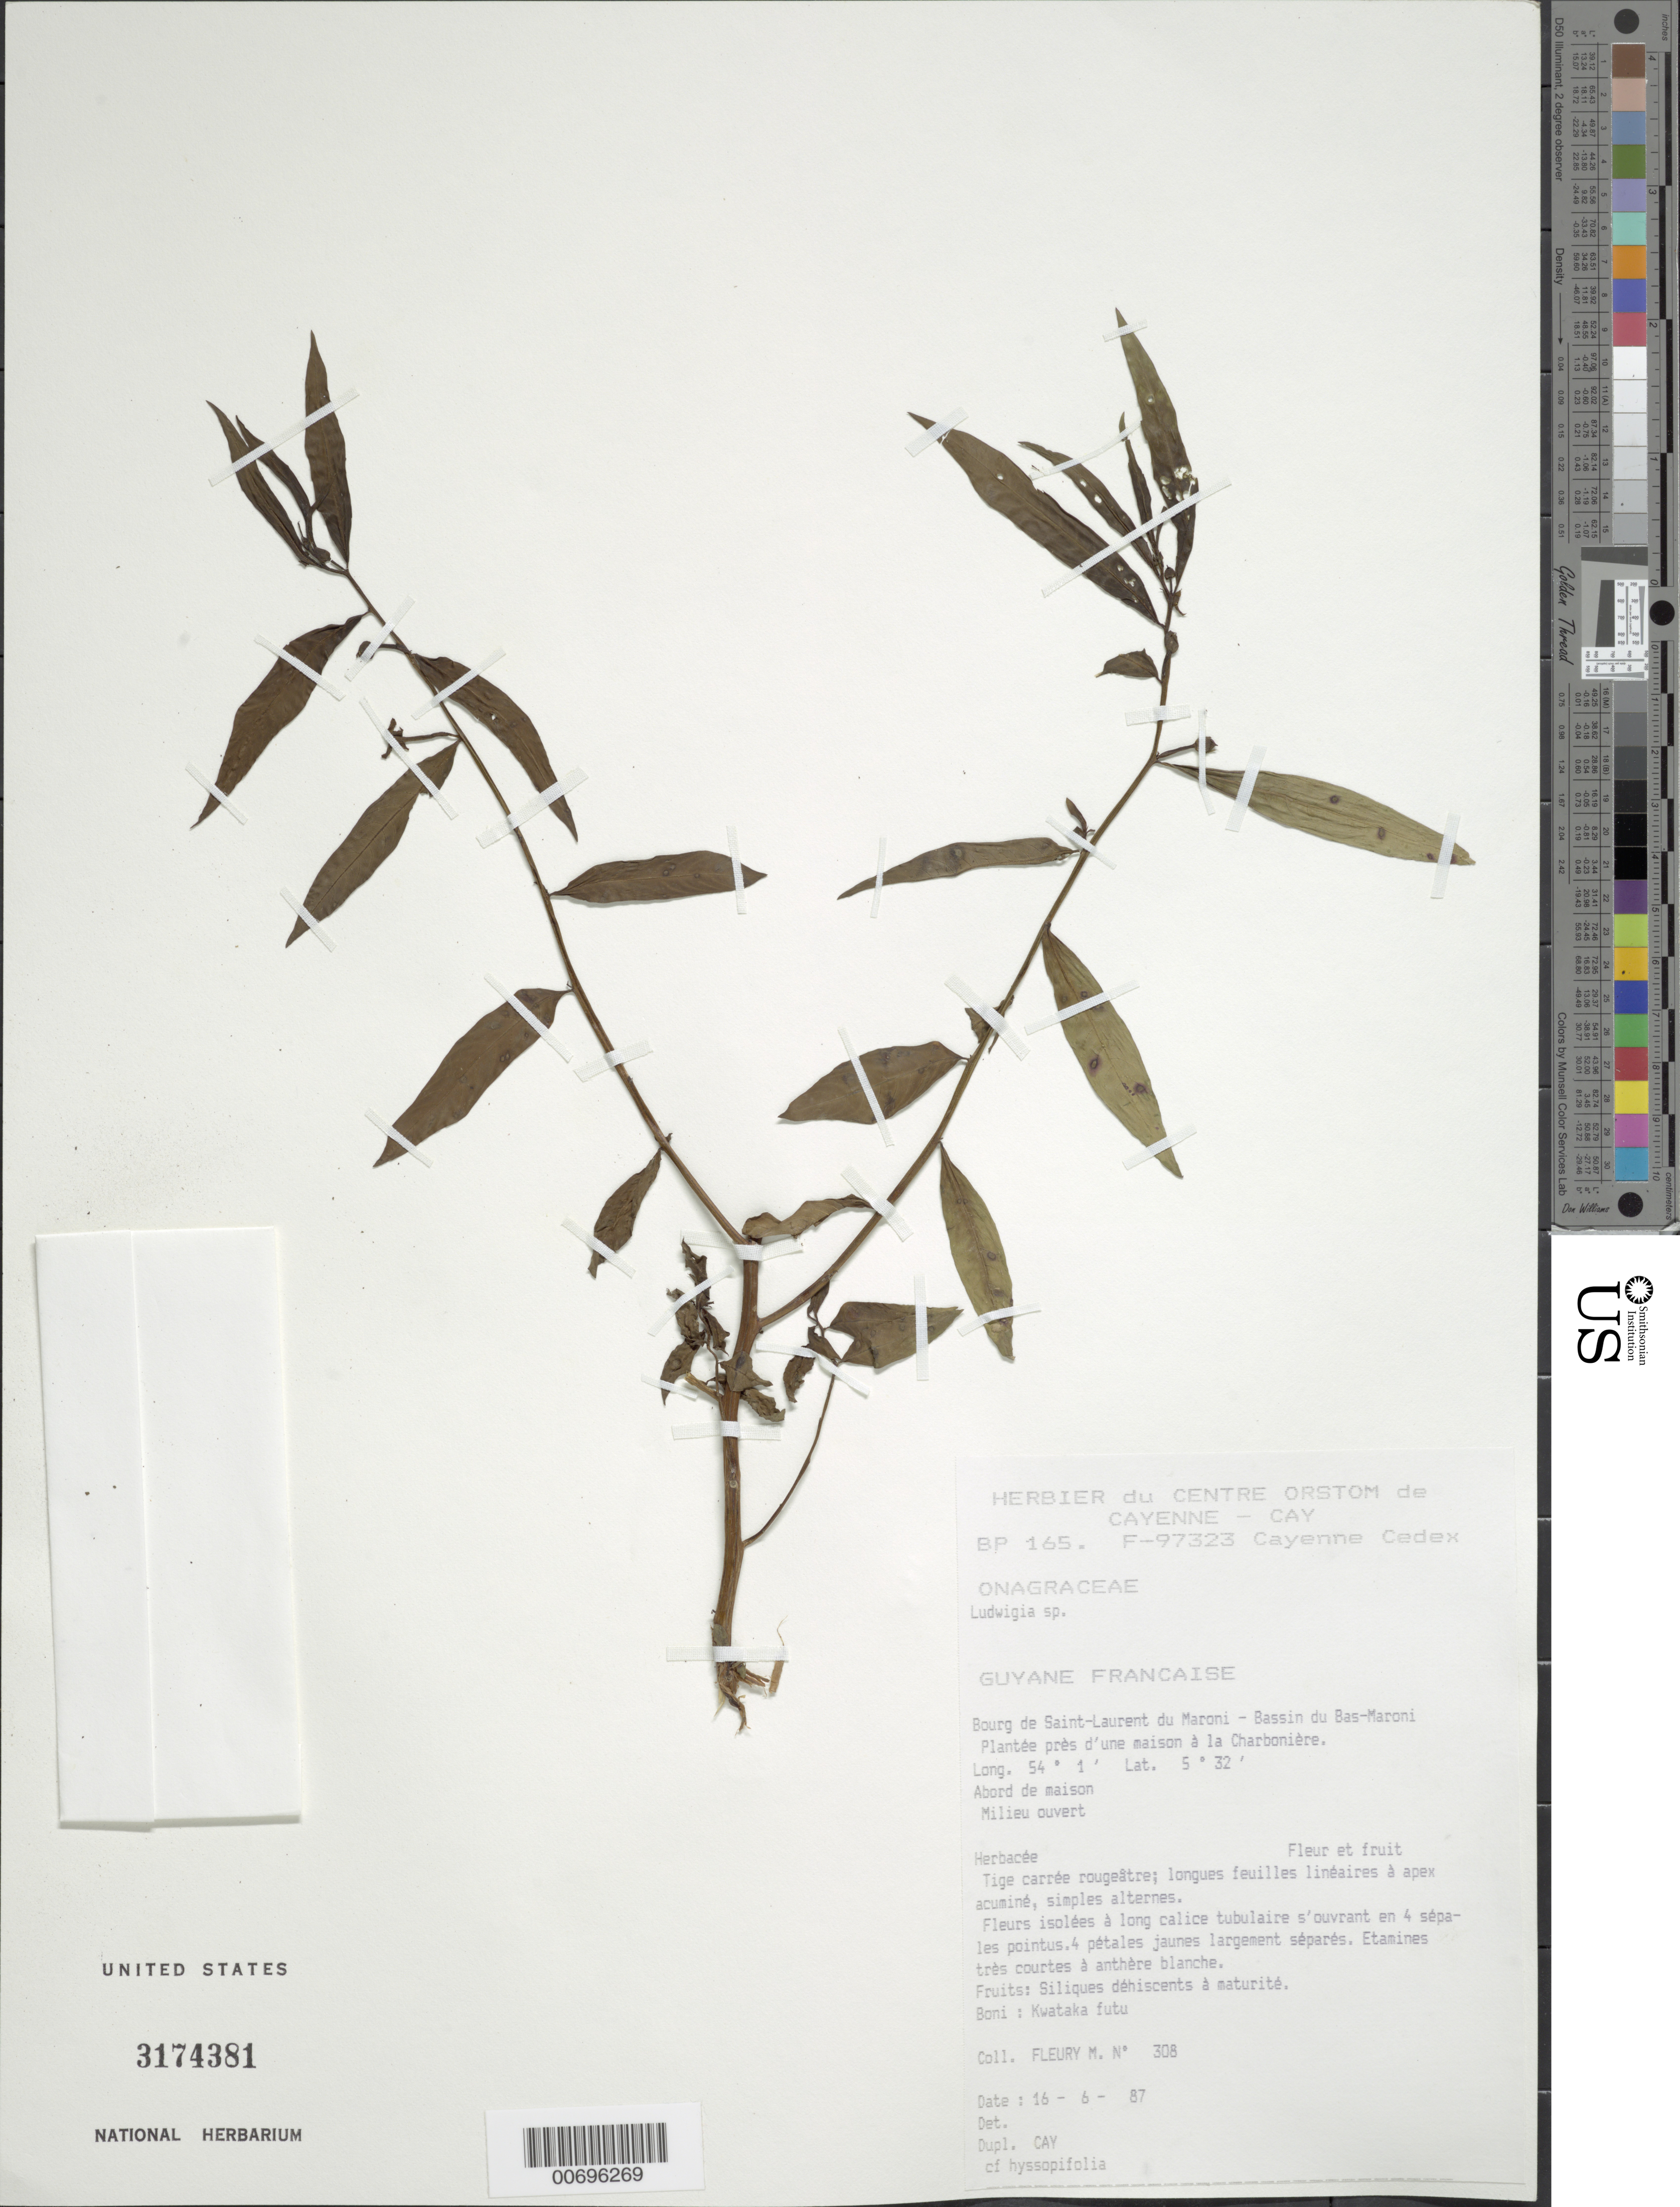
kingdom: Plantae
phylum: Tracheophyta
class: Magnoliopsida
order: Myrtales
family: Onagraceae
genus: Ludwigia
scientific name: Ludwigia sp.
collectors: M. Fleury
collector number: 308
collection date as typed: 16-Jun-87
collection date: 1987-06-16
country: French Guiana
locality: Commune de Saint-Laurent du Maroni, Bassin du Bas-Maroni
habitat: Open area near house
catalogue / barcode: US 3174381